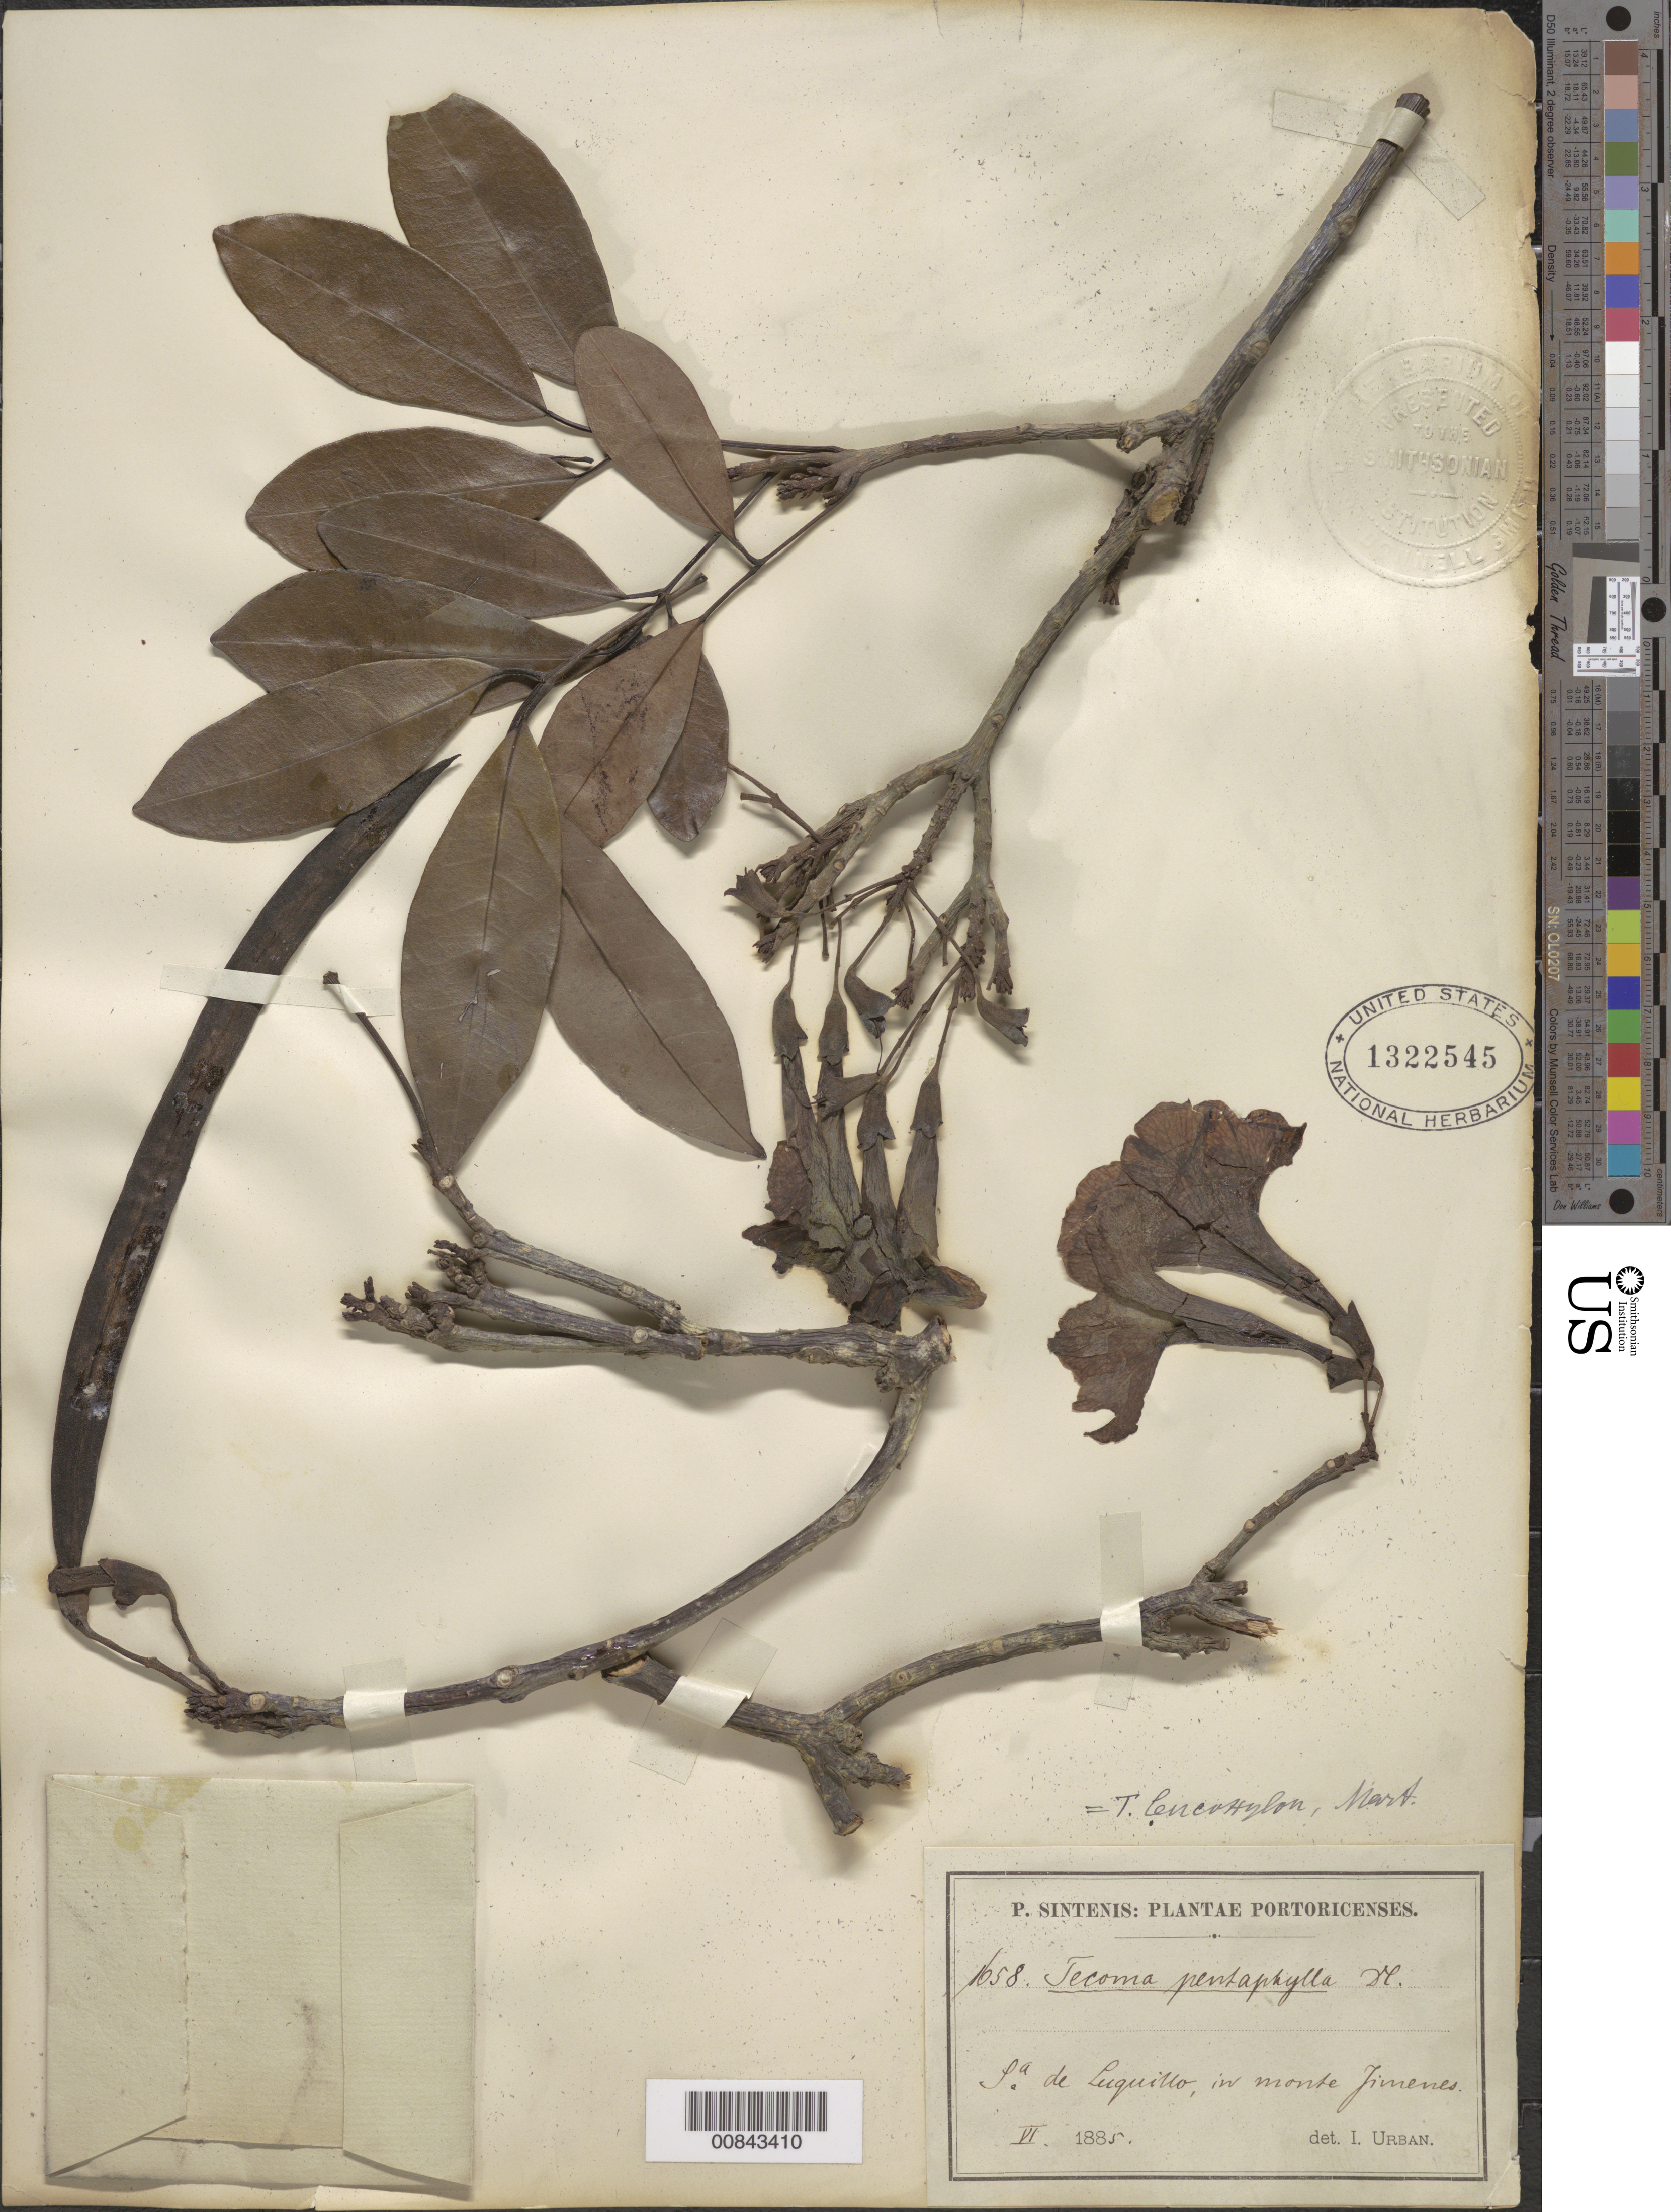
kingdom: Plantae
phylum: Tracheophyta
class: Magnoliopsida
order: Lamiales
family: Bignoniaceae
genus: Tabebuia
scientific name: Tabebuia heterophylla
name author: (DC.) Britton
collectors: P. Sintenis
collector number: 1658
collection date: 1885-06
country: Puerto Rico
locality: Sa. de Luquillo, in monte Jimenes.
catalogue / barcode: US 1322545